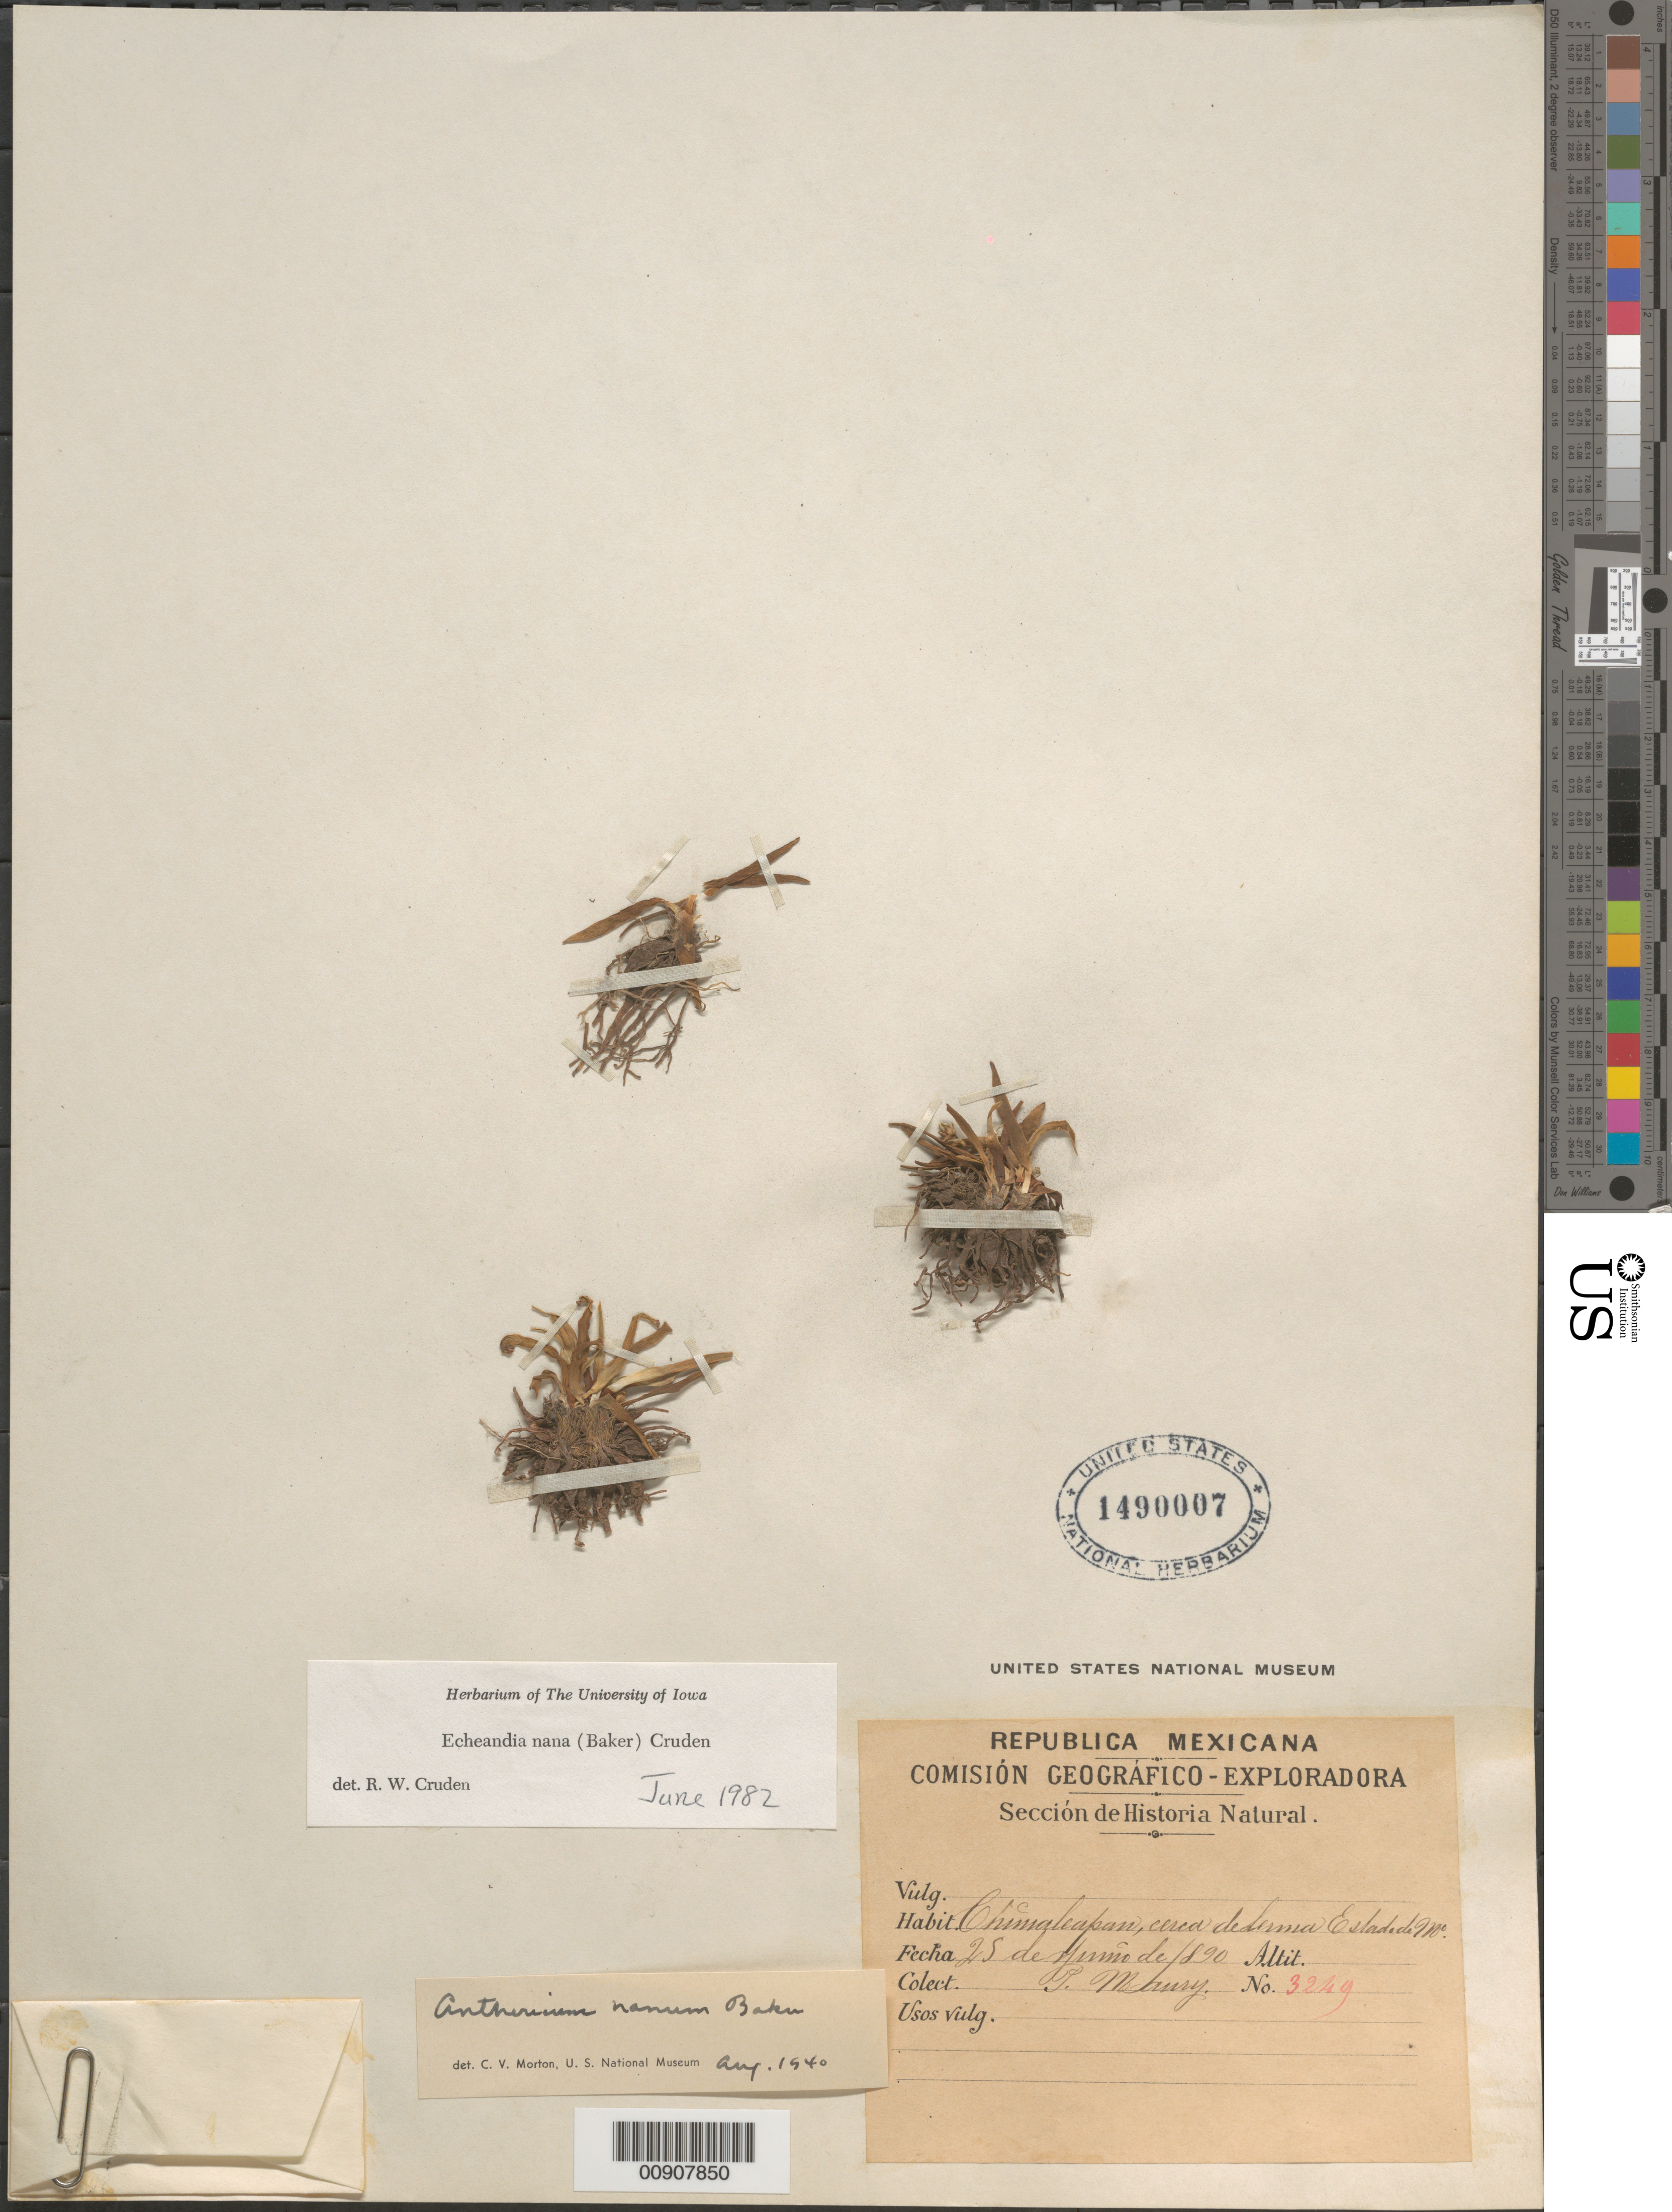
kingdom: Plantae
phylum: Tracheophyta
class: Liliopsida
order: Asparagales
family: Asparagaceae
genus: Echeandia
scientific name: Echeandia nana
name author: (Baker) Cruden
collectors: Manry, P.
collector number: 3249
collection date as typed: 25 Jun 1890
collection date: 1890-06-25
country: Mexico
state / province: México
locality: Chimaleapan, cerca de Lerma, Estado de México.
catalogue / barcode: US 1490007